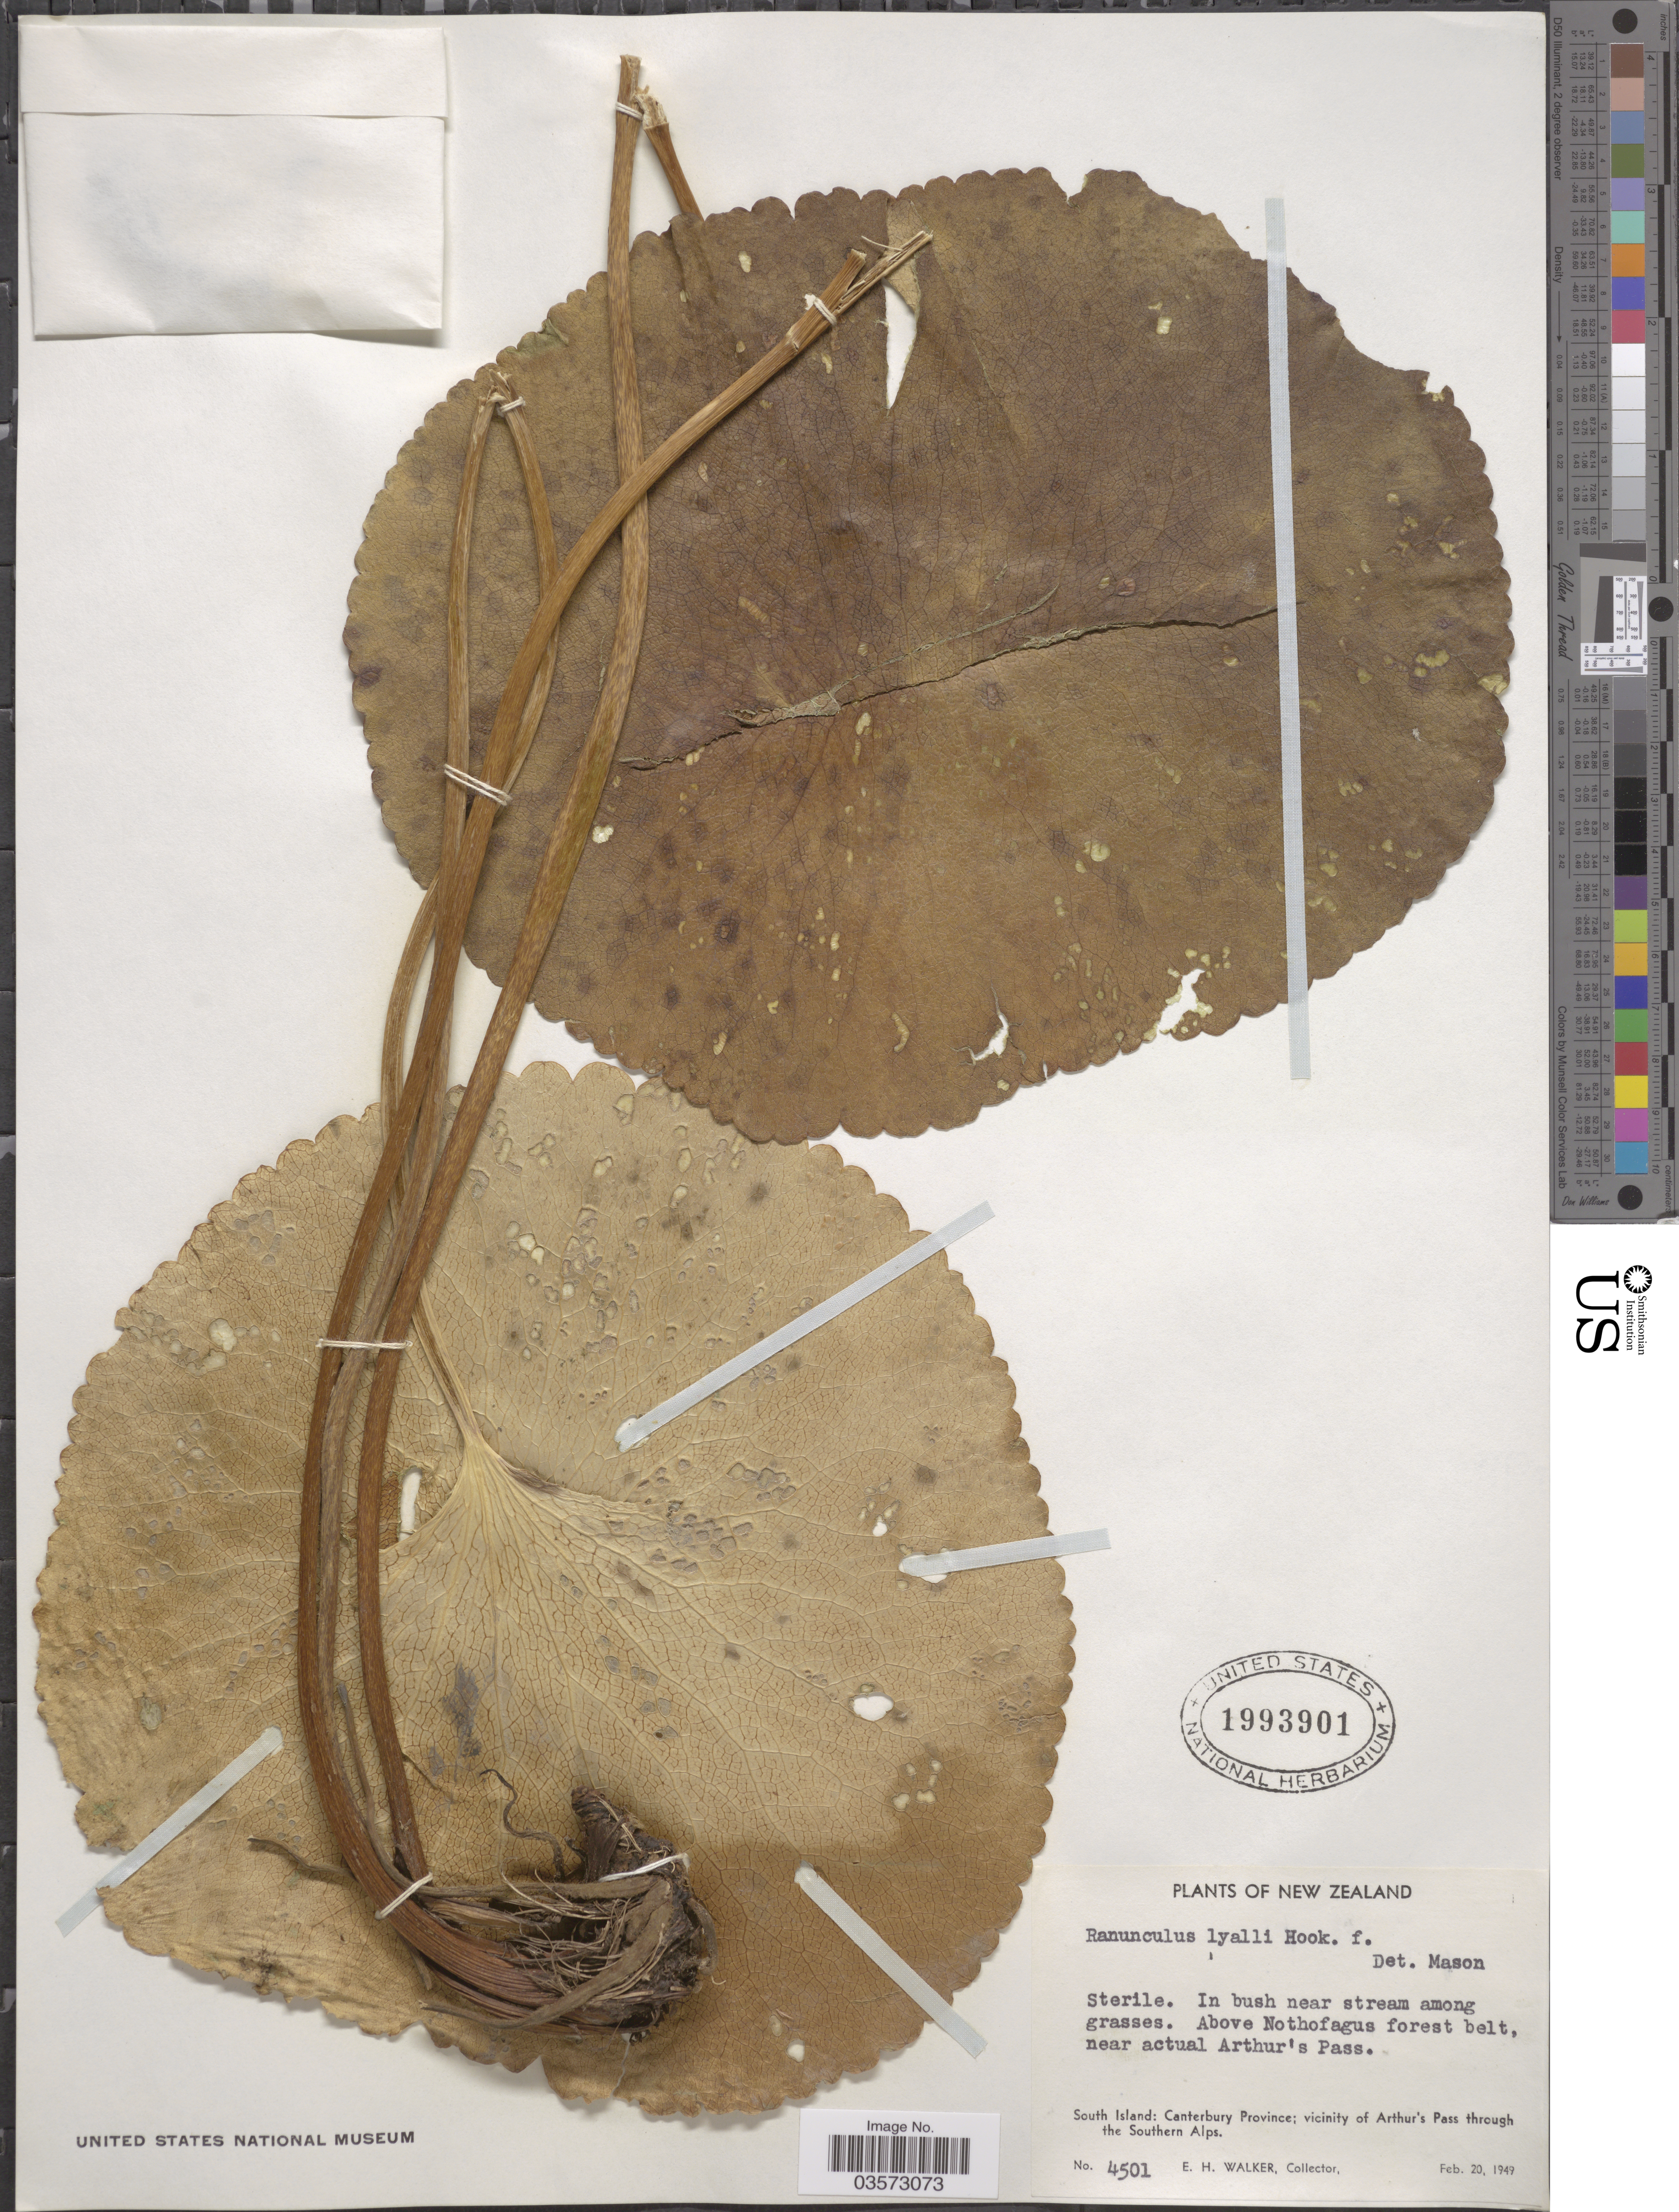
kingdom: Plantae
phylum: Tracheophyta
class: Magnoliopsida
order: Ranunculales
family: Ranunculaceae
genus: Ranunculus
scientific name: Ranunculus lyallii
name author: Hook. f.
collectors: E. H. Walker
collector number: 4501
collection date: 1949-02-20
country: New Zealand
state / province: Canterbury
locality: Above Nothofagus forest belt, near actual Arthur's Pass. South Island: vicinity of Arthur's Pass through the Southern Alps.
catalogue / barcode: US 1993901